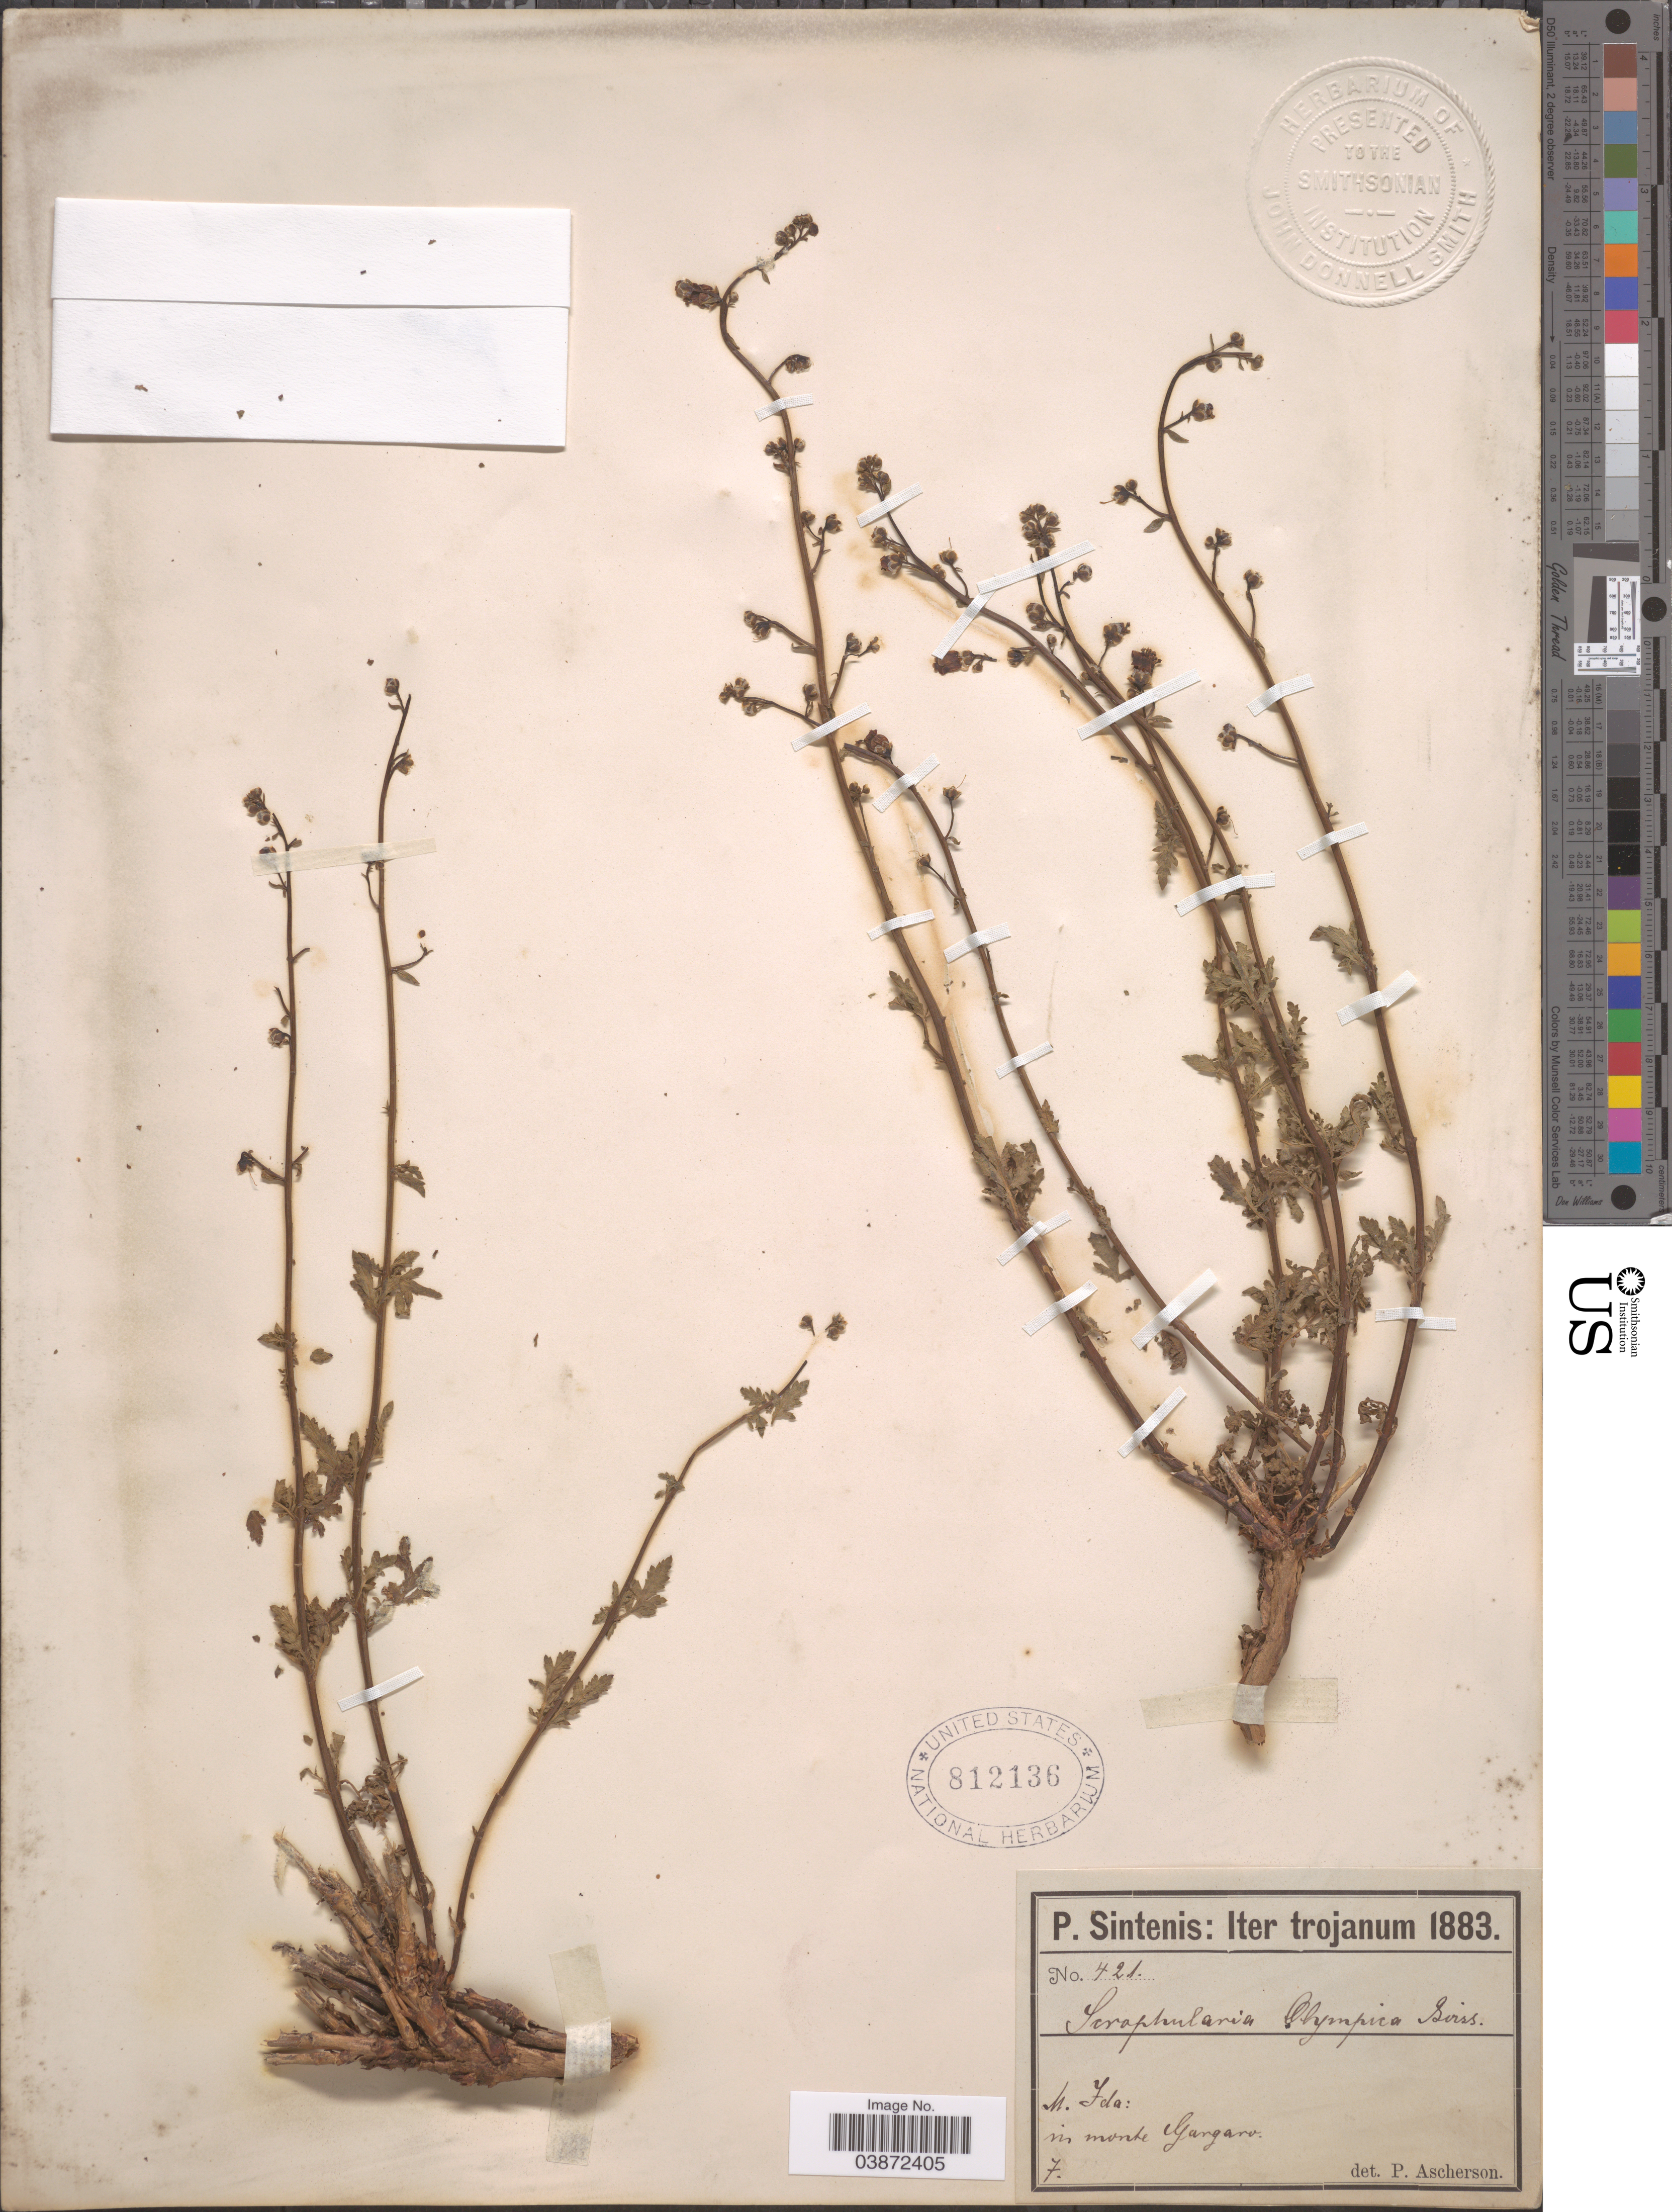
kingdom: Plantae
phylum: Tracheophyta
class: Magnoliopsida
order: Lamiales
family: Scrophulariaceae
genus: Scrophularia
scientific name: Scrophularia olympica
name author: Boiss.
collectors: P. Sintenis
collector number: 421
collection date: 1883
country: Turkey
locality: M. Ida: in monte Gargarv.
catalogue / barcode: US 812136